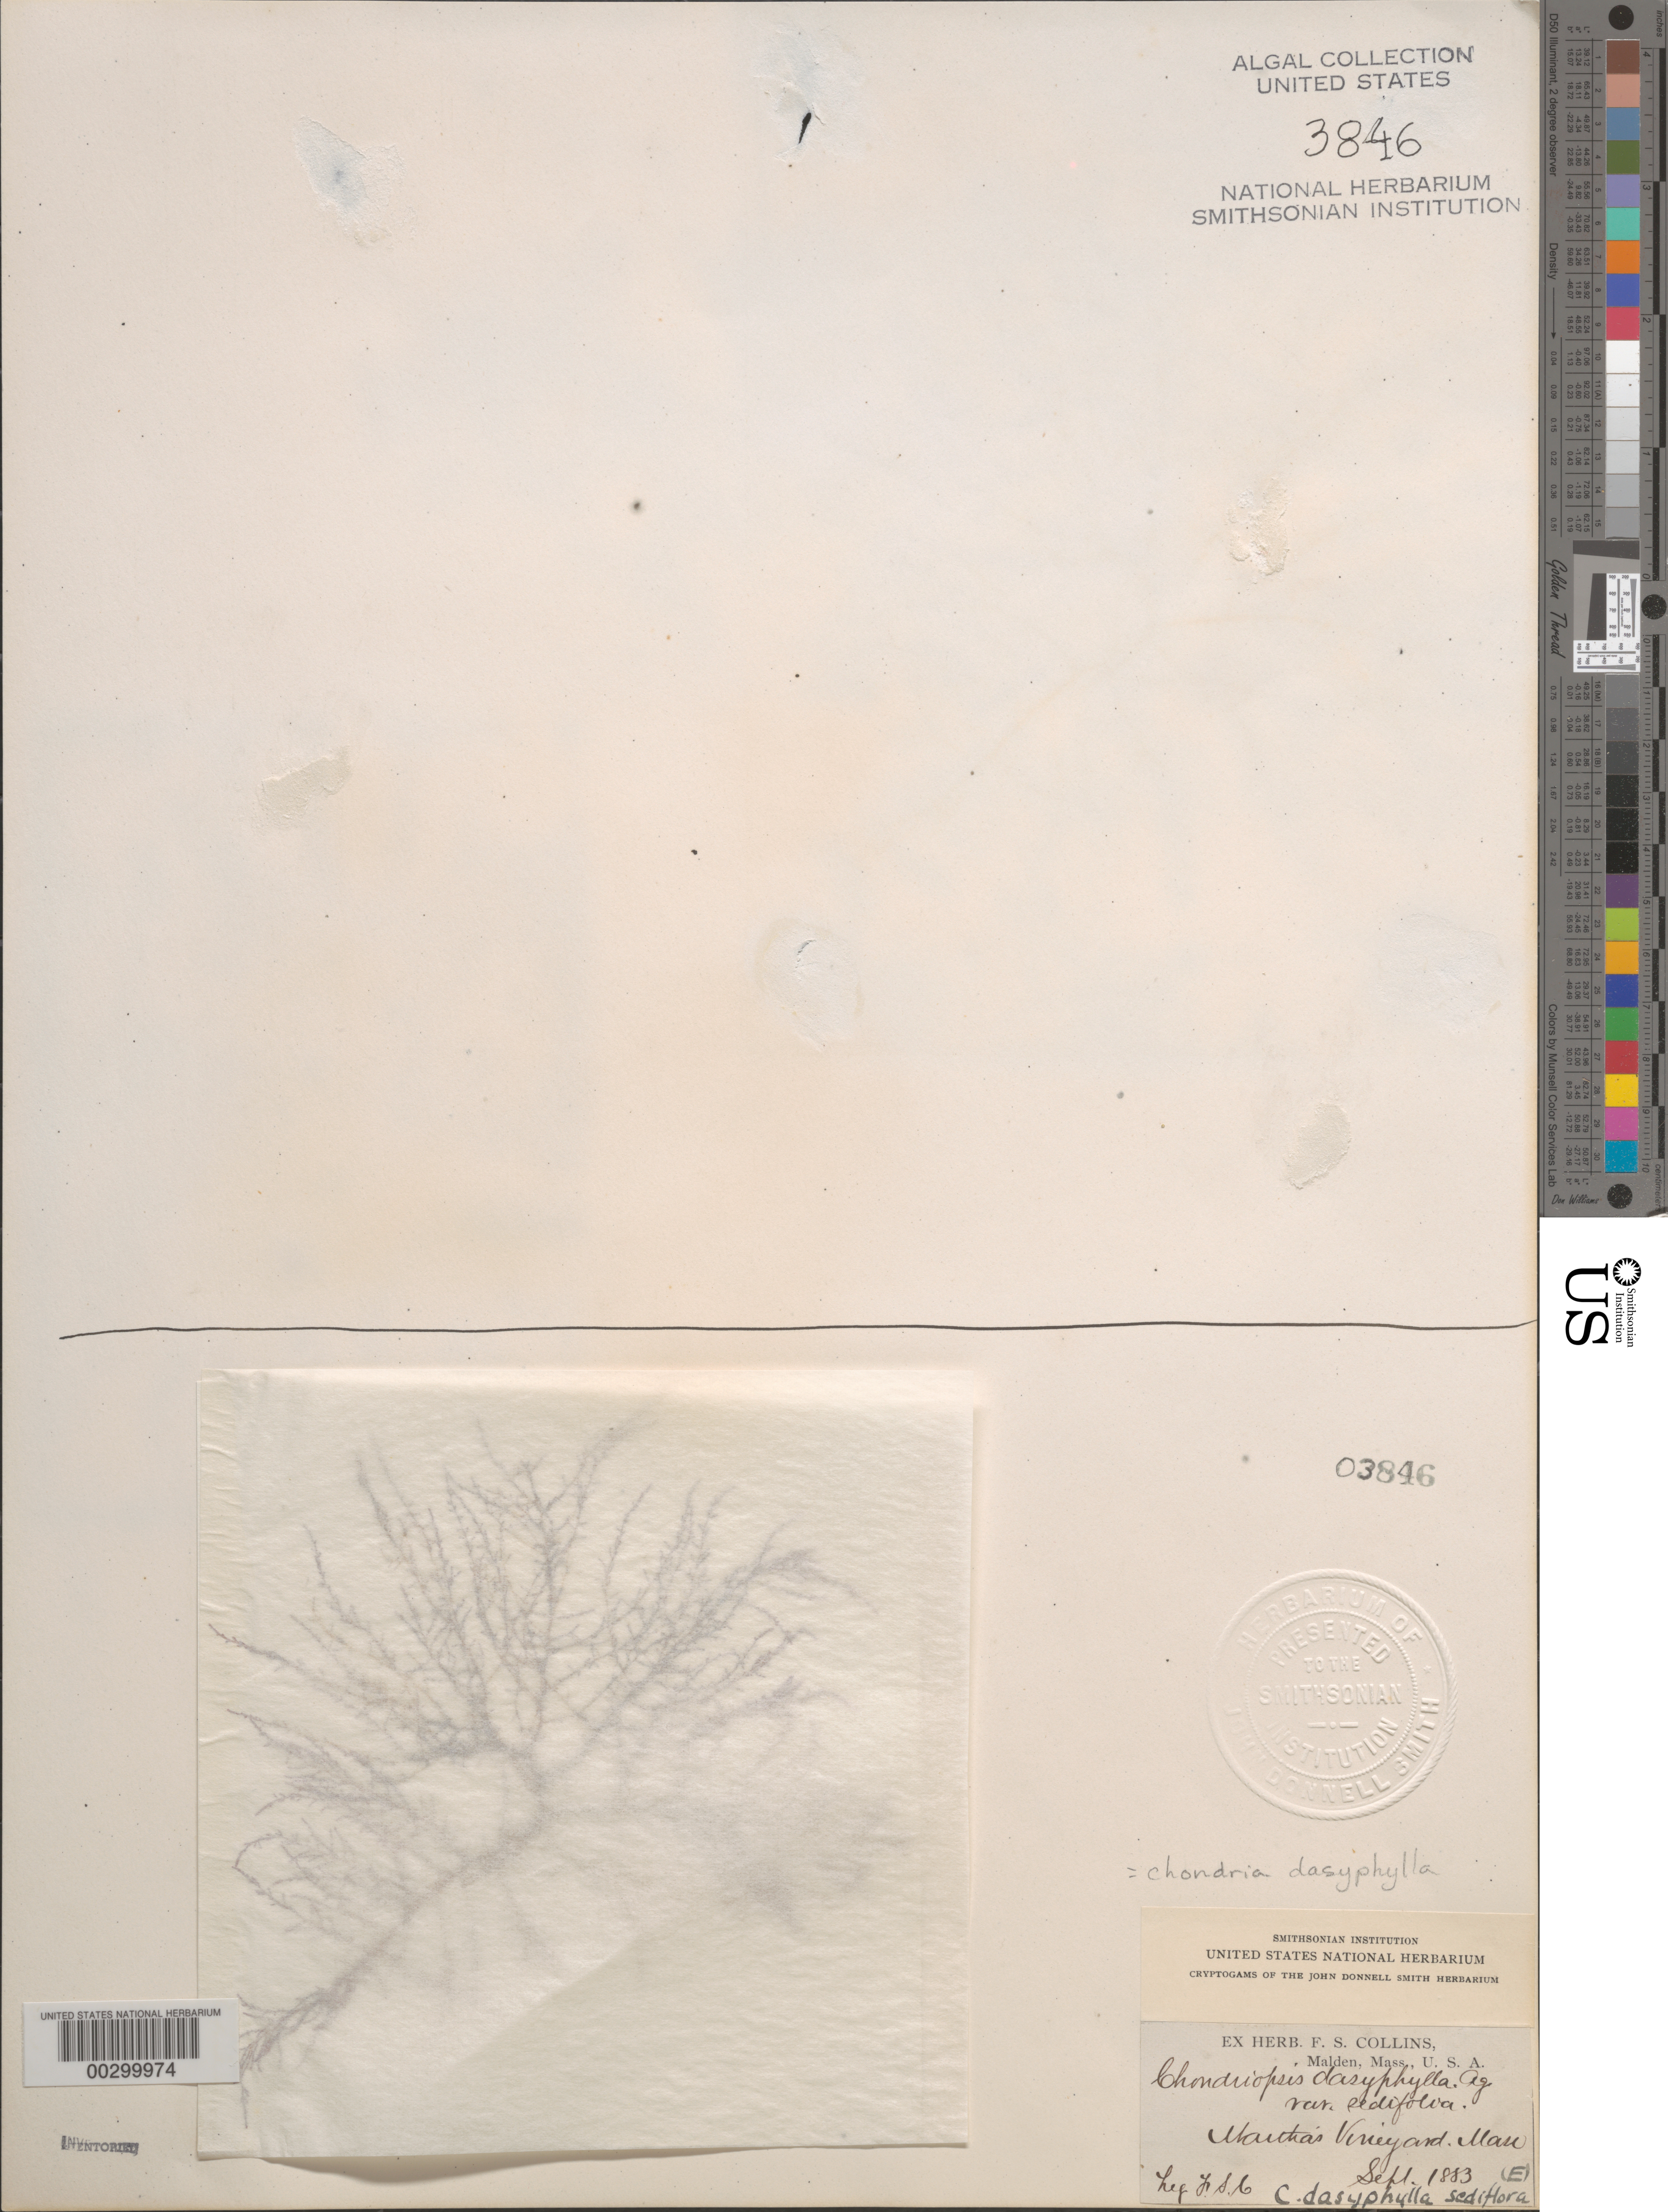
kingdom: Plantae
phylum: Rhodophyta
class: Florideophyceae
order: Ceramiales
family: Rhodomelaceae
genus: Chondria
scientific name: Chondria dasyphylla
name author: (Woodw.) C. Agardh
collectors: F. Collins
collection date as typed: Sep 1883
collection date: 1883-09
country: United States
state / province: Massachusetts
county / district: Dukes County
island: Martha's Vineyard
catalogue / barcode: US 3846